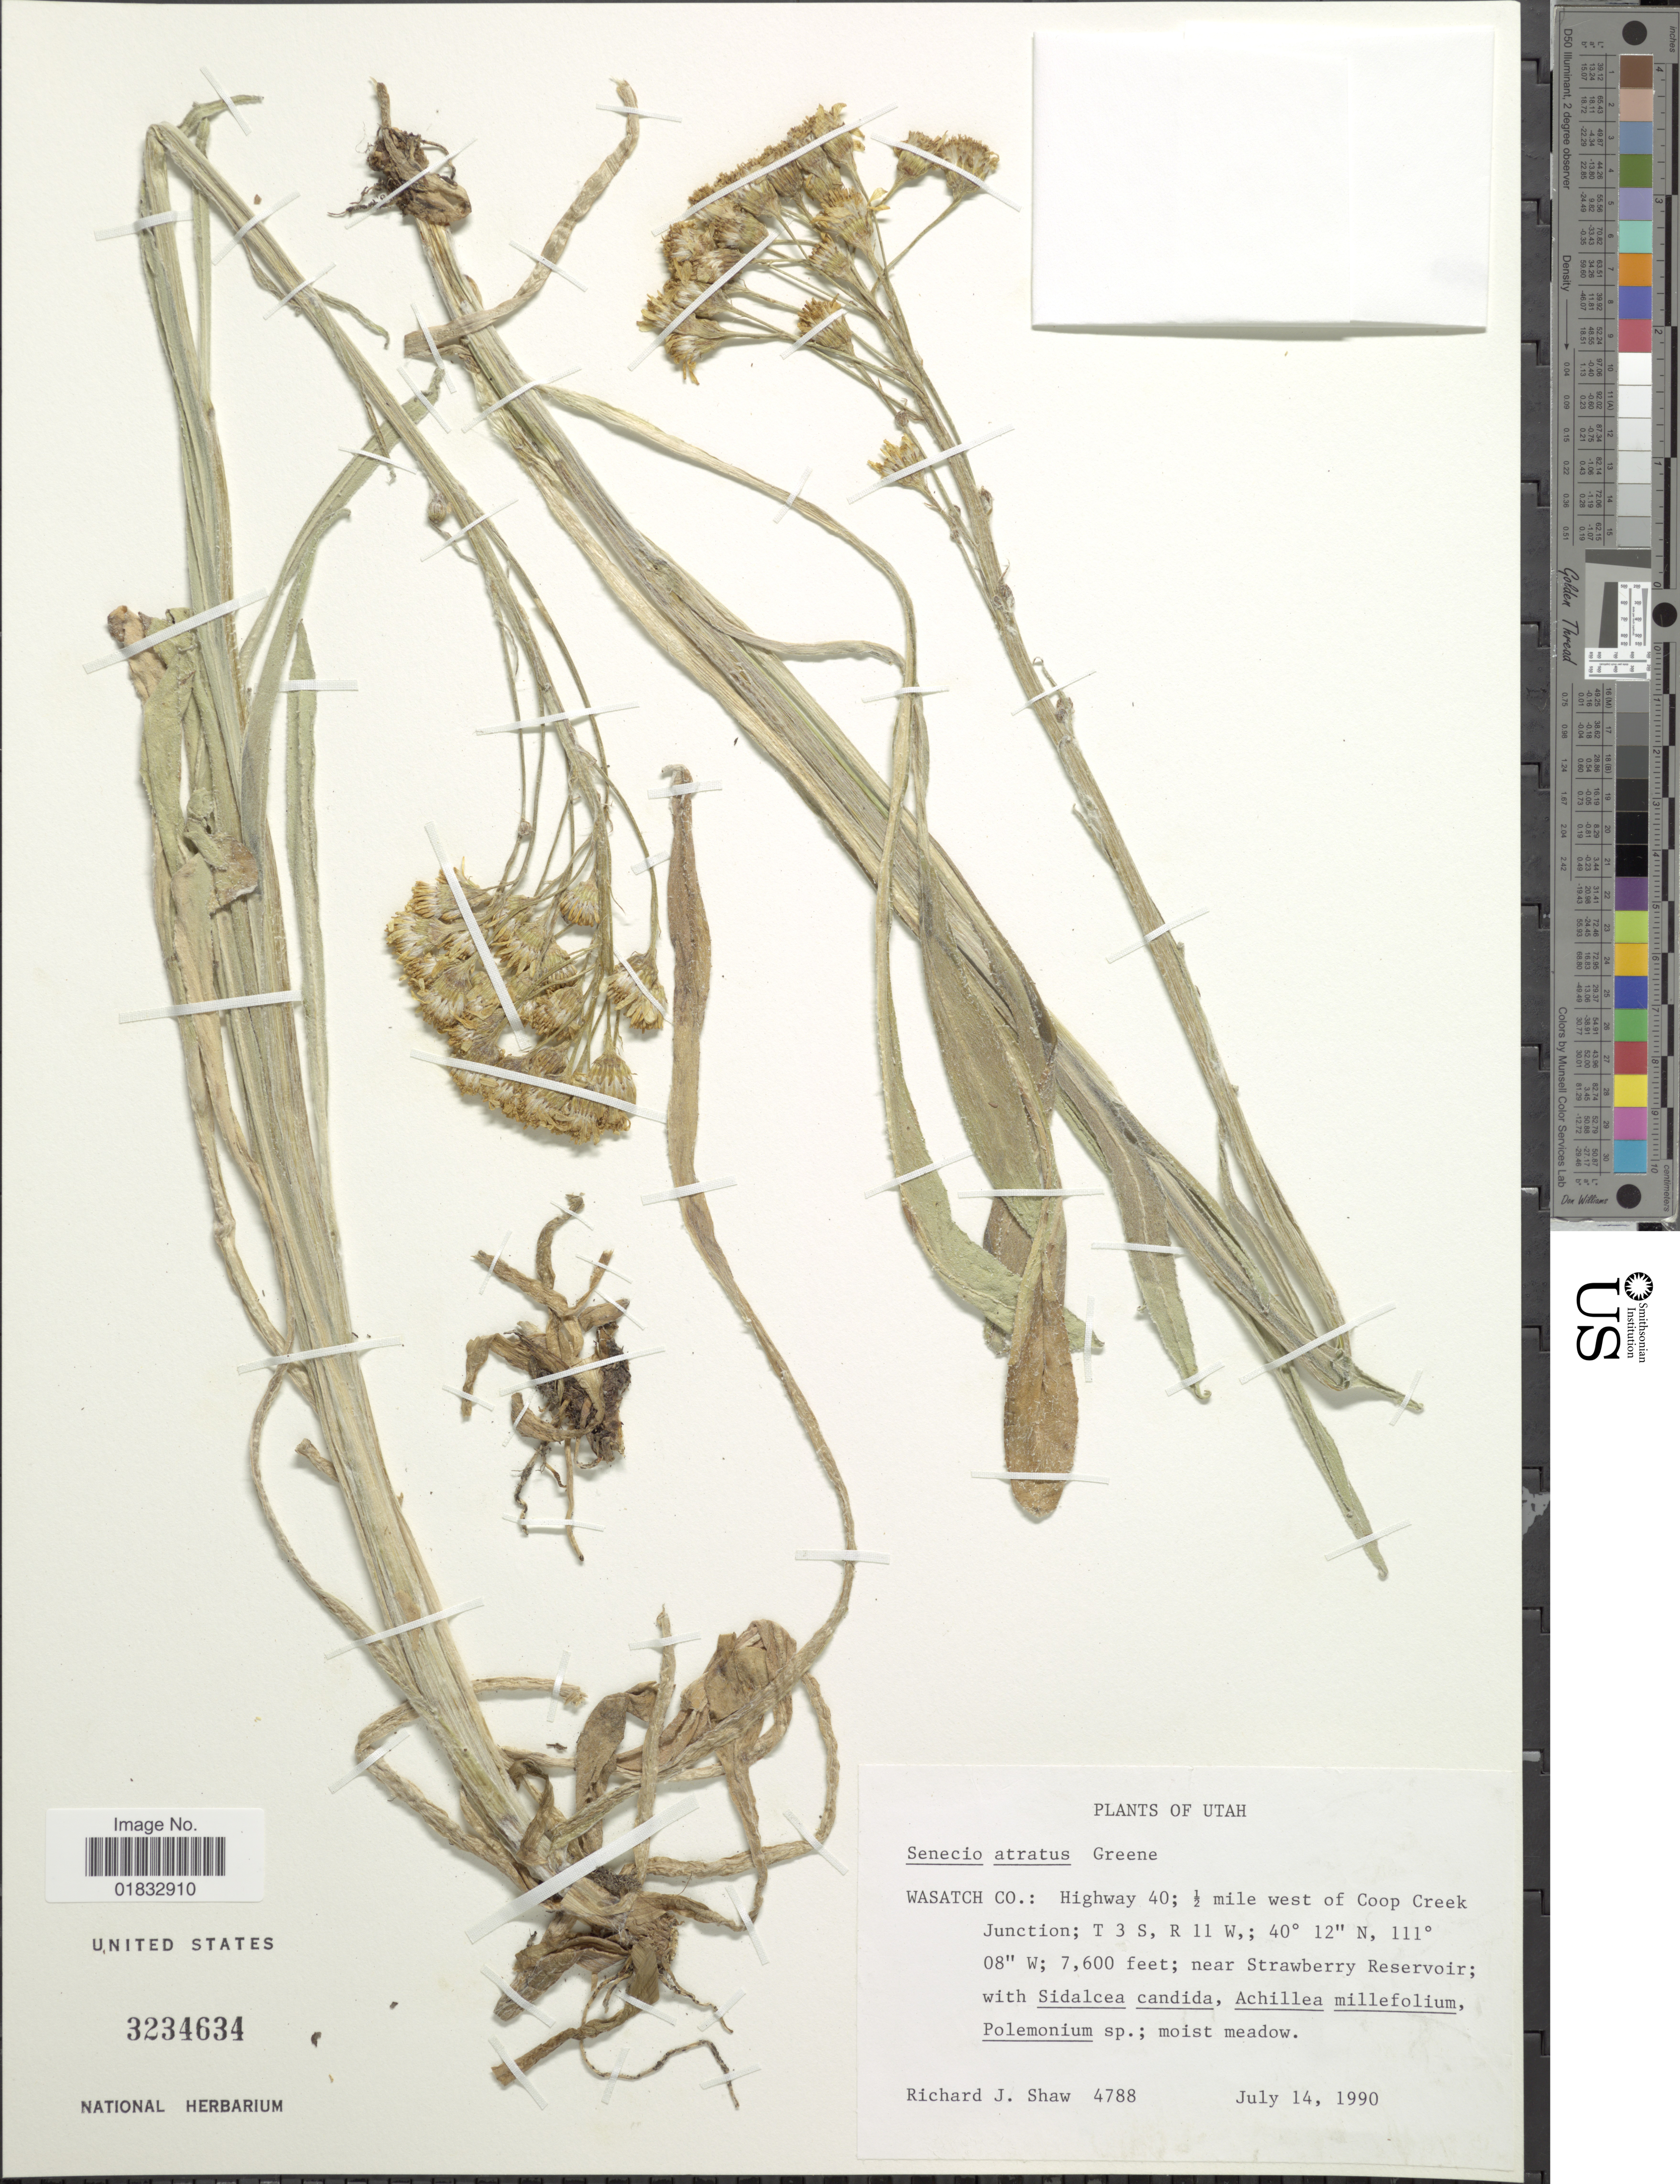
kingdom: Plantae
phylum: Tracheophyta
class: Magnoliopsida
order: Asterales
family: Asteraceae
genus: Senecio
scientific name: Senecio atratus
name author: Greene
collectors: R. J. Shaw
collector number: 4788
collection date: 1990-07-14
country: United States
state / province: Utah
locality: Wasatch Co: Highway 40; ½ mile west of Coop Creek Junction; T 3 S, R 11 W,; near Strawberry Reservoir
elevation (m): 2316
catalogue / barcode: US 3234634